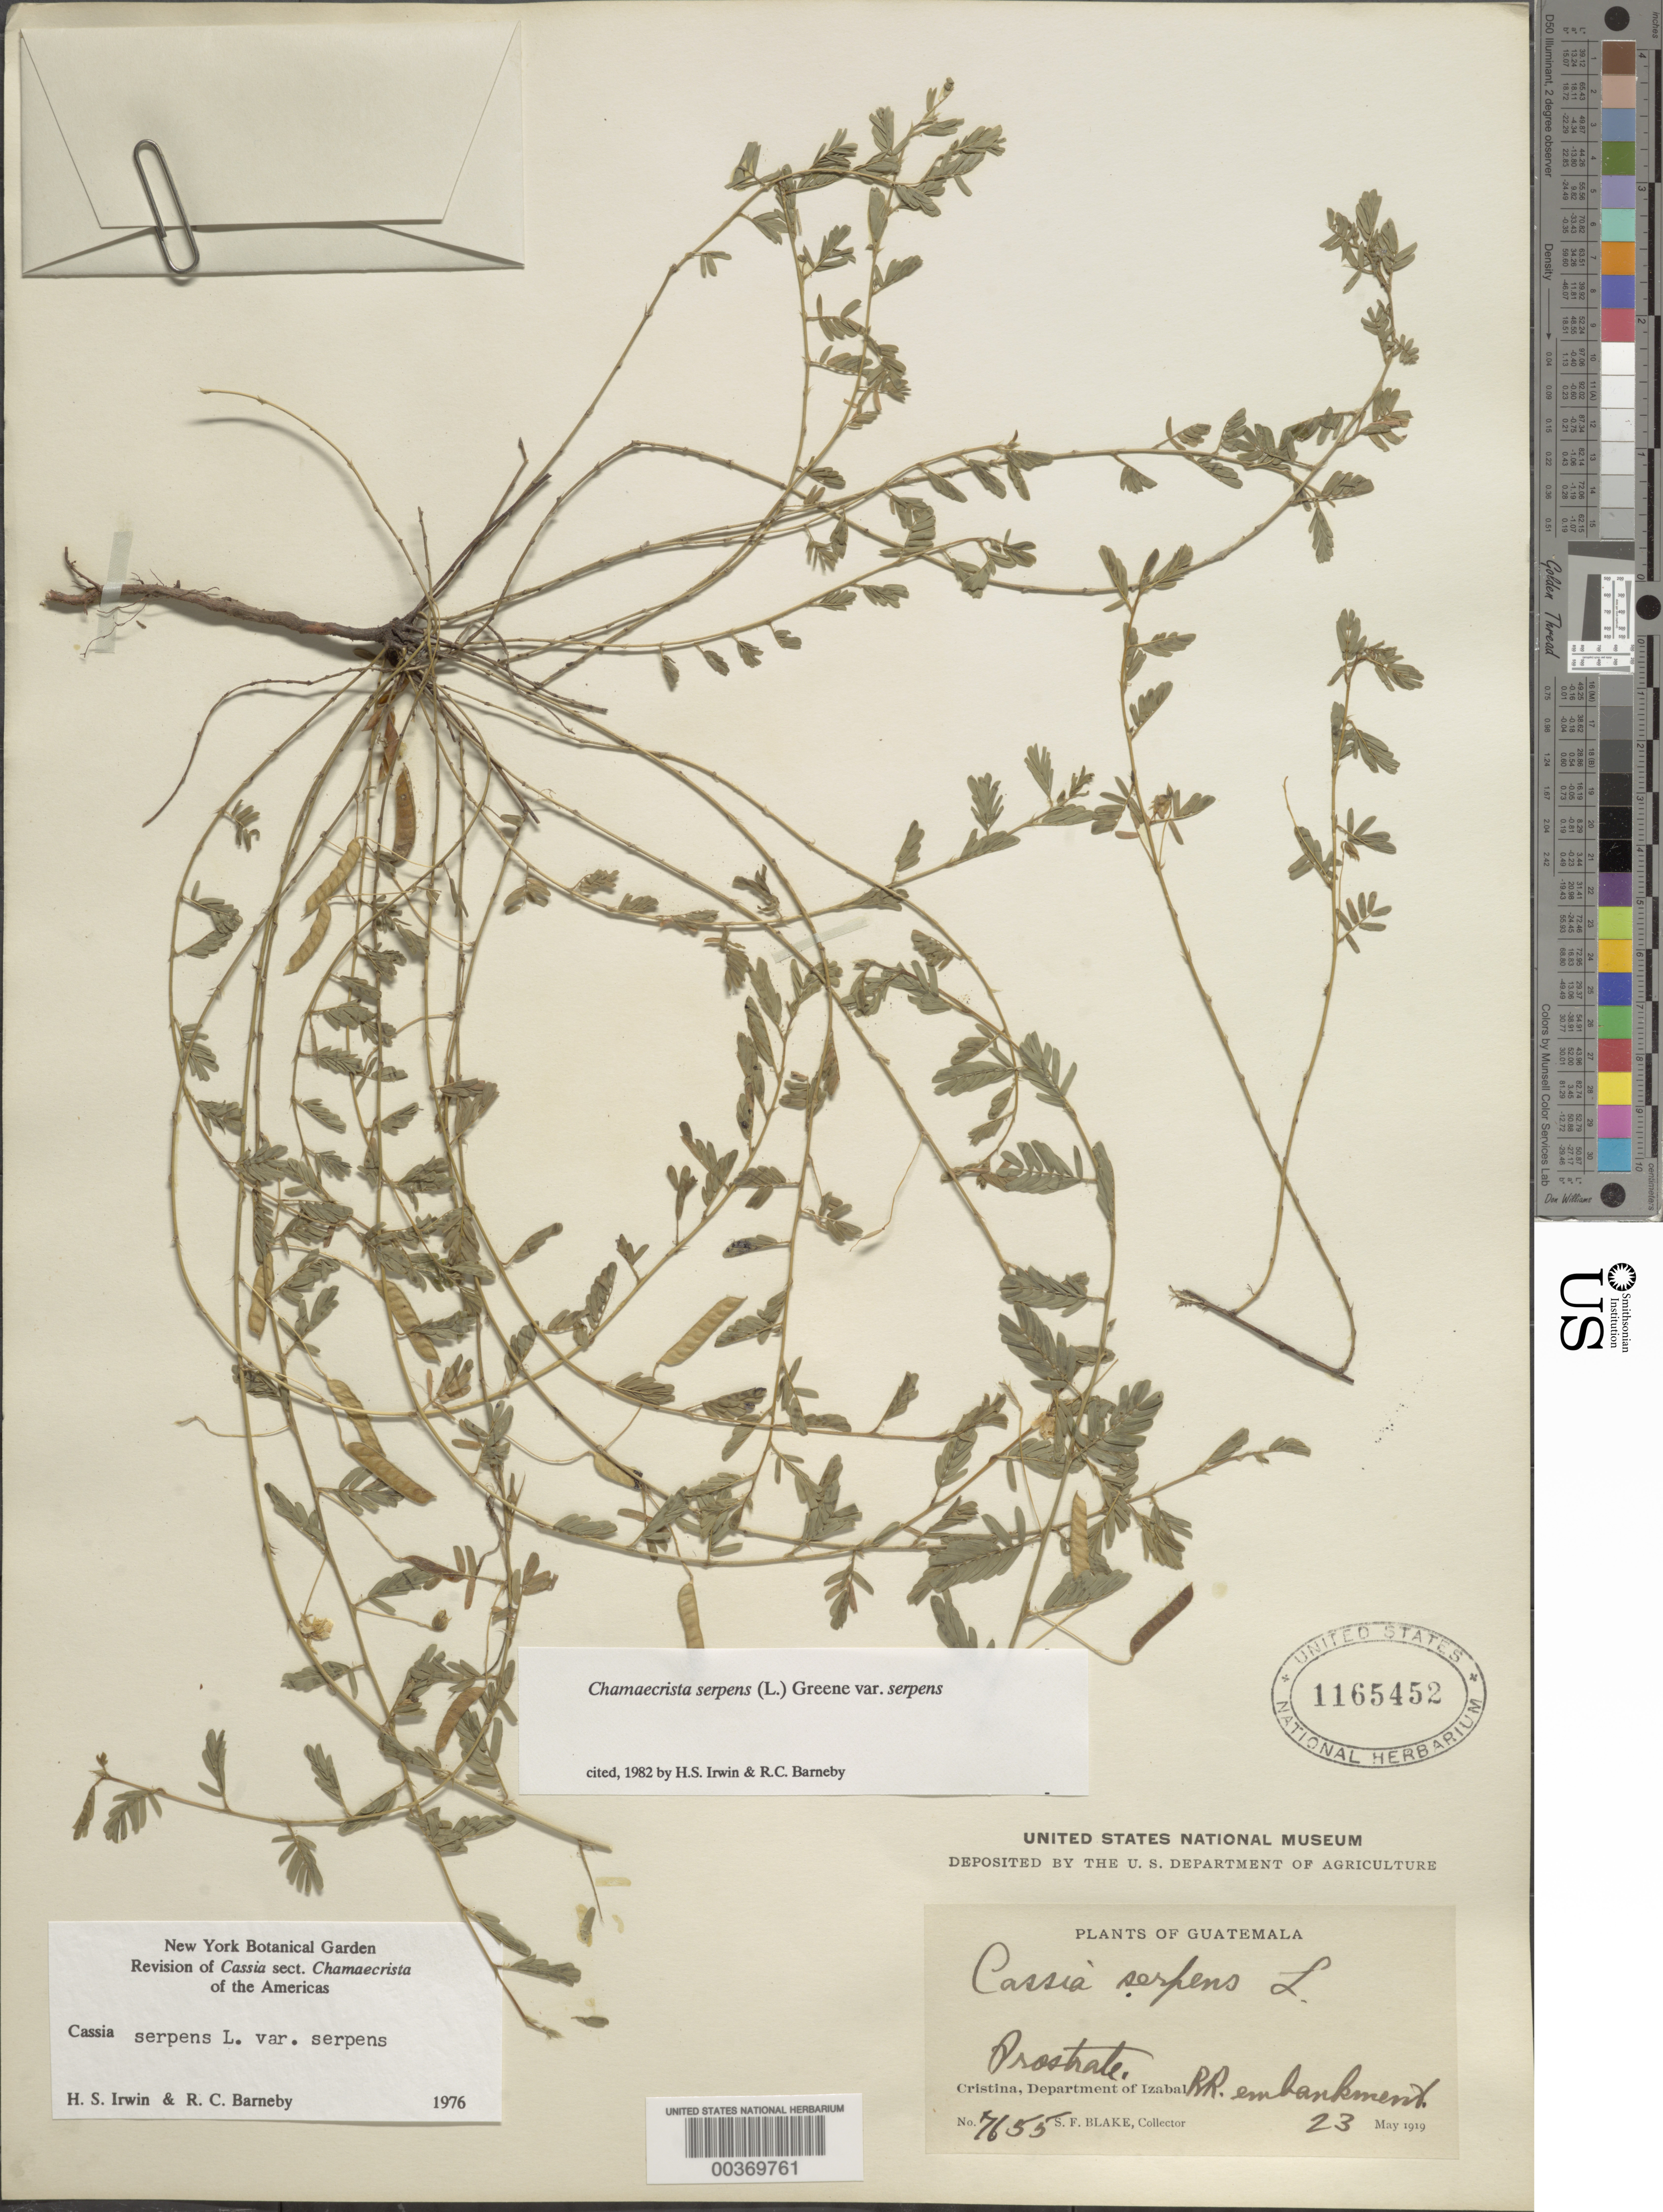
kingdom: Plantae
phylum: Tracheophyta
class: Magnoliopsida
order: Fabales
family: Fabaceae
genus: Chamaecrista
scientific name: Chamaecrista serpens var. serpens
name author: (L.) Greene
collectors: S. Blake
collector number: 7655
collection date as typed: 23 May 1919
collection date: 1919-05-23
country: Guatemala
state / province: Izabal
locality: Cristina; R.R. embankment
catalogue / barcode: US 1165452